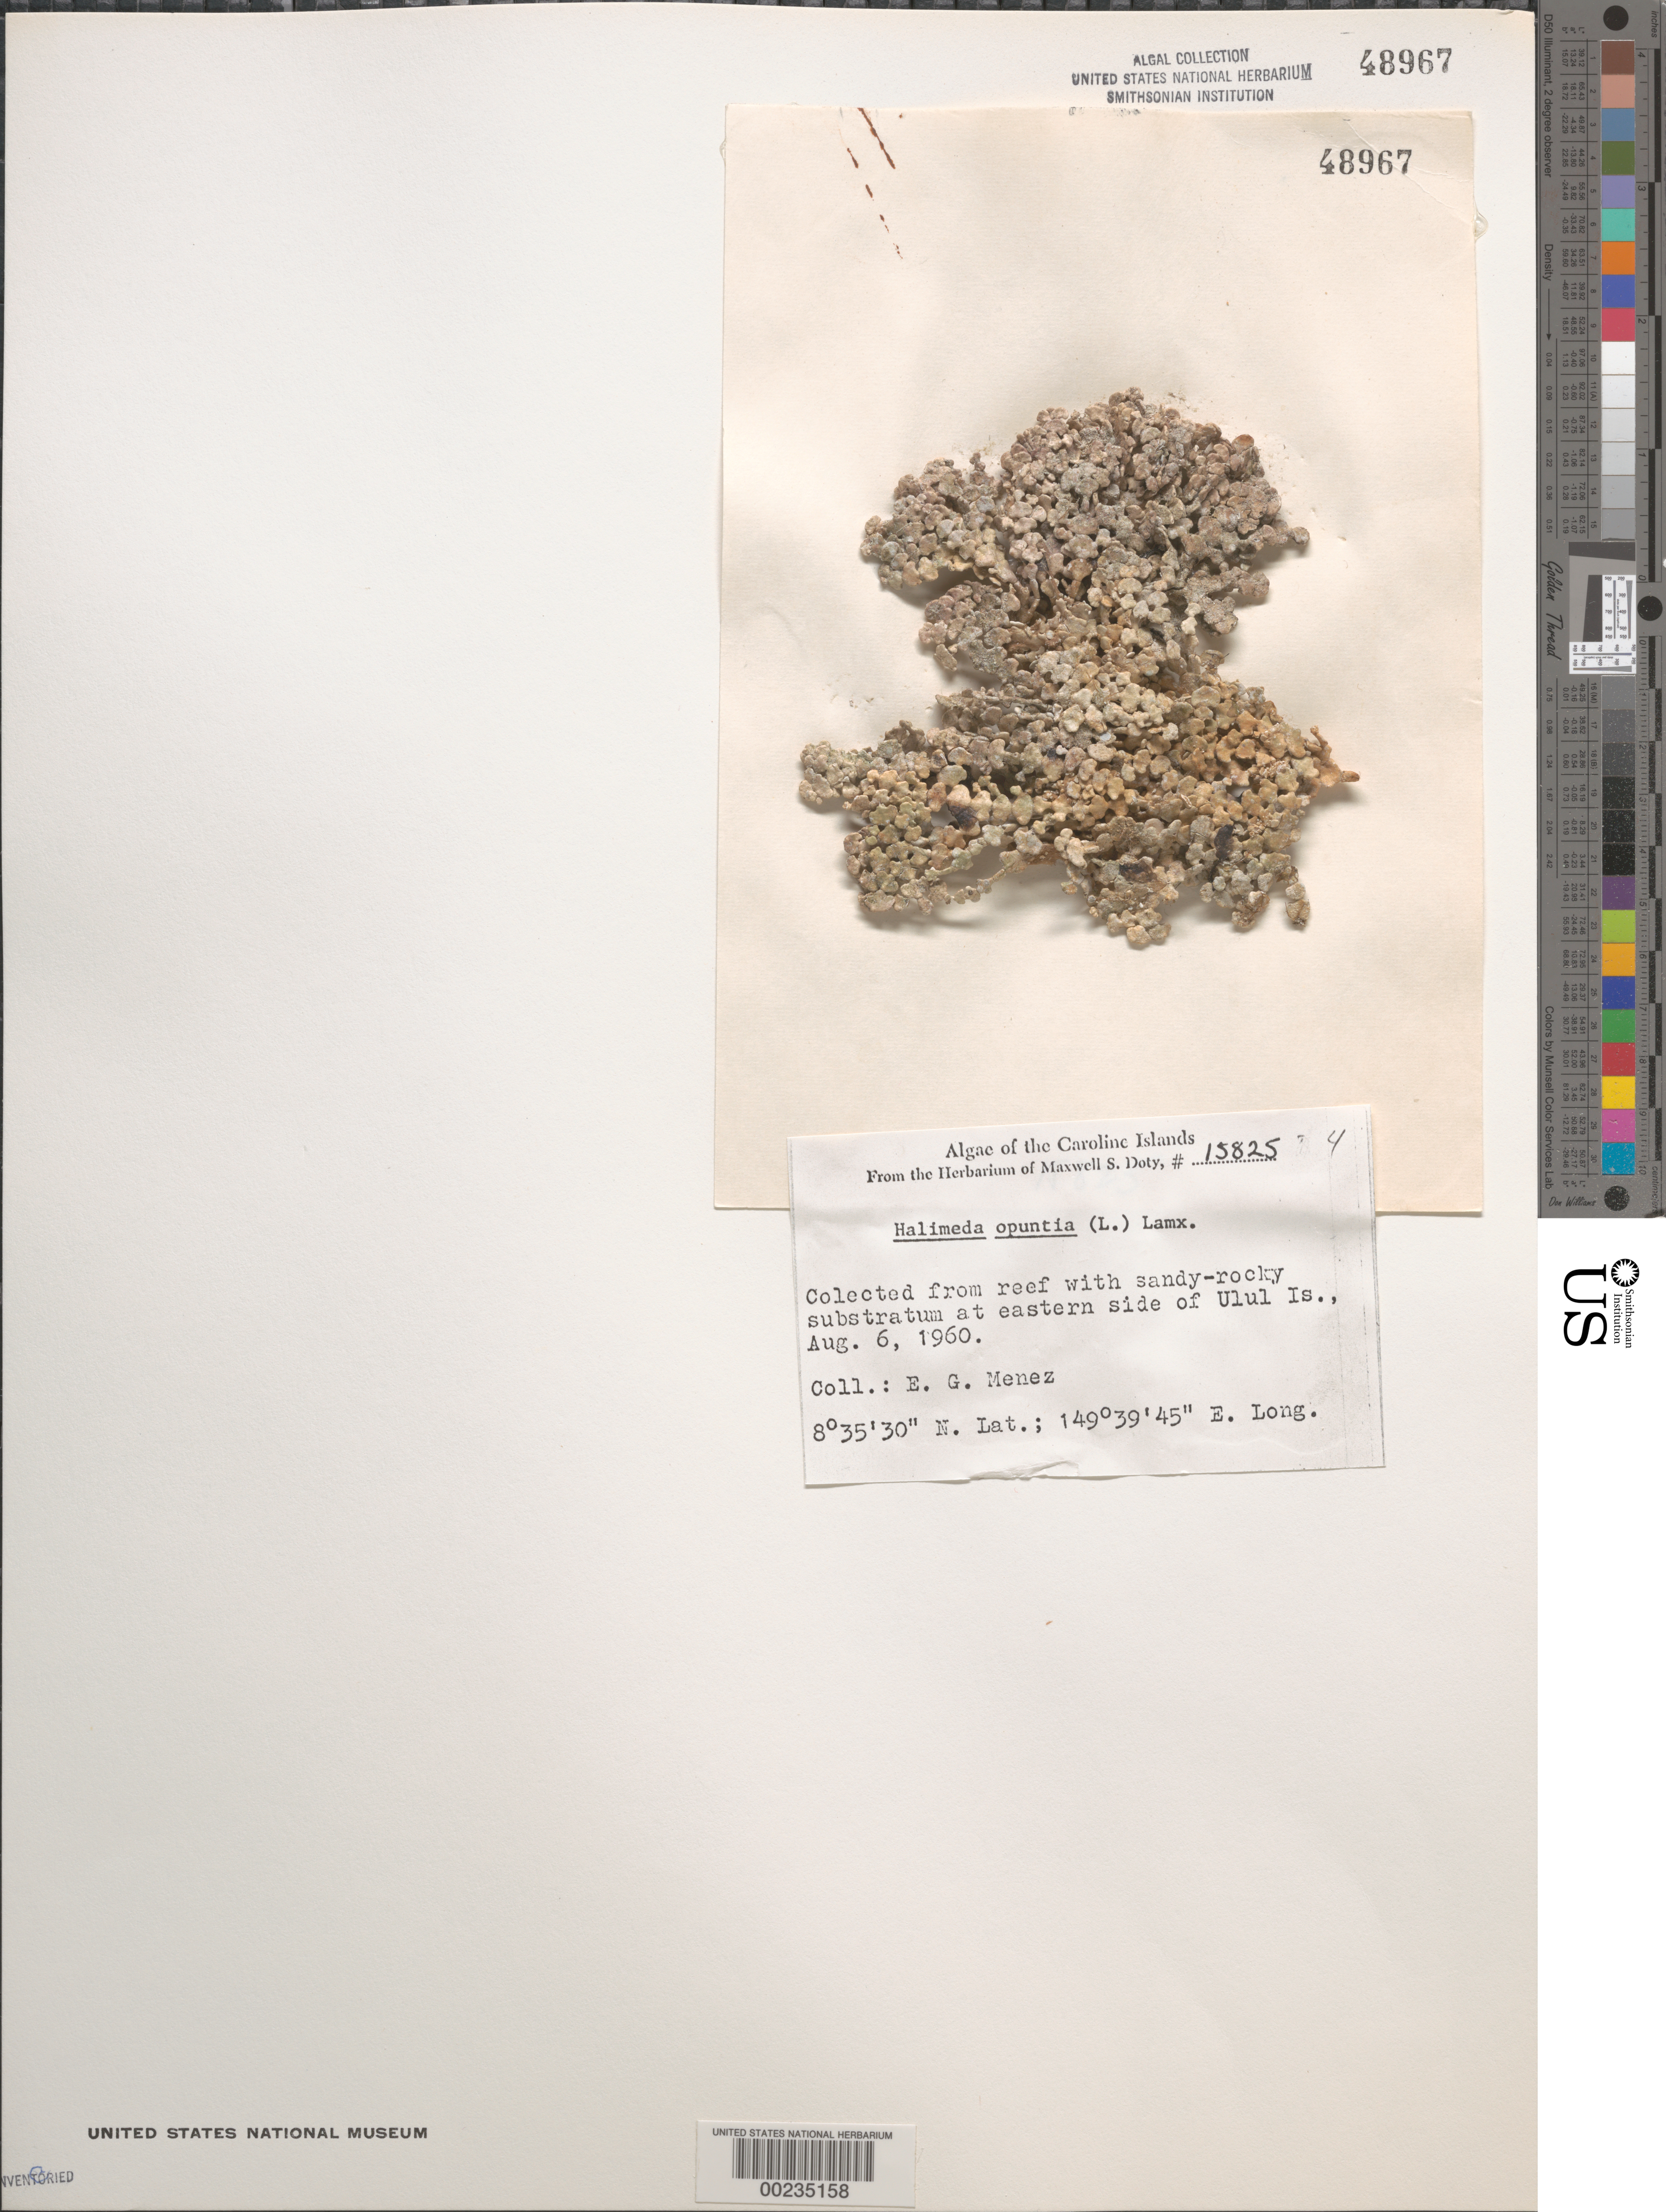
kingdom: Plantae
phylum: Chlorophyta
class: Ulvophyceae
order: Bryopsidales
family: Halimedaceae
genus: Halimeda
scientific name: Halimeda opuntia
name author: (L.) J.V.Lamouroux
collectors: Meñez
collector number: MSD 15825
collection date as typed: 06 Aug 1960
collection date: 1960-08-06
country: Micronesia, Federated States of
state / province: Truk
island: Namonuito Atoll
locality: Ulal Islet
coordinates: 8 35' 30" N, 149 39' 45" E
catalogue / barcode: US 48967